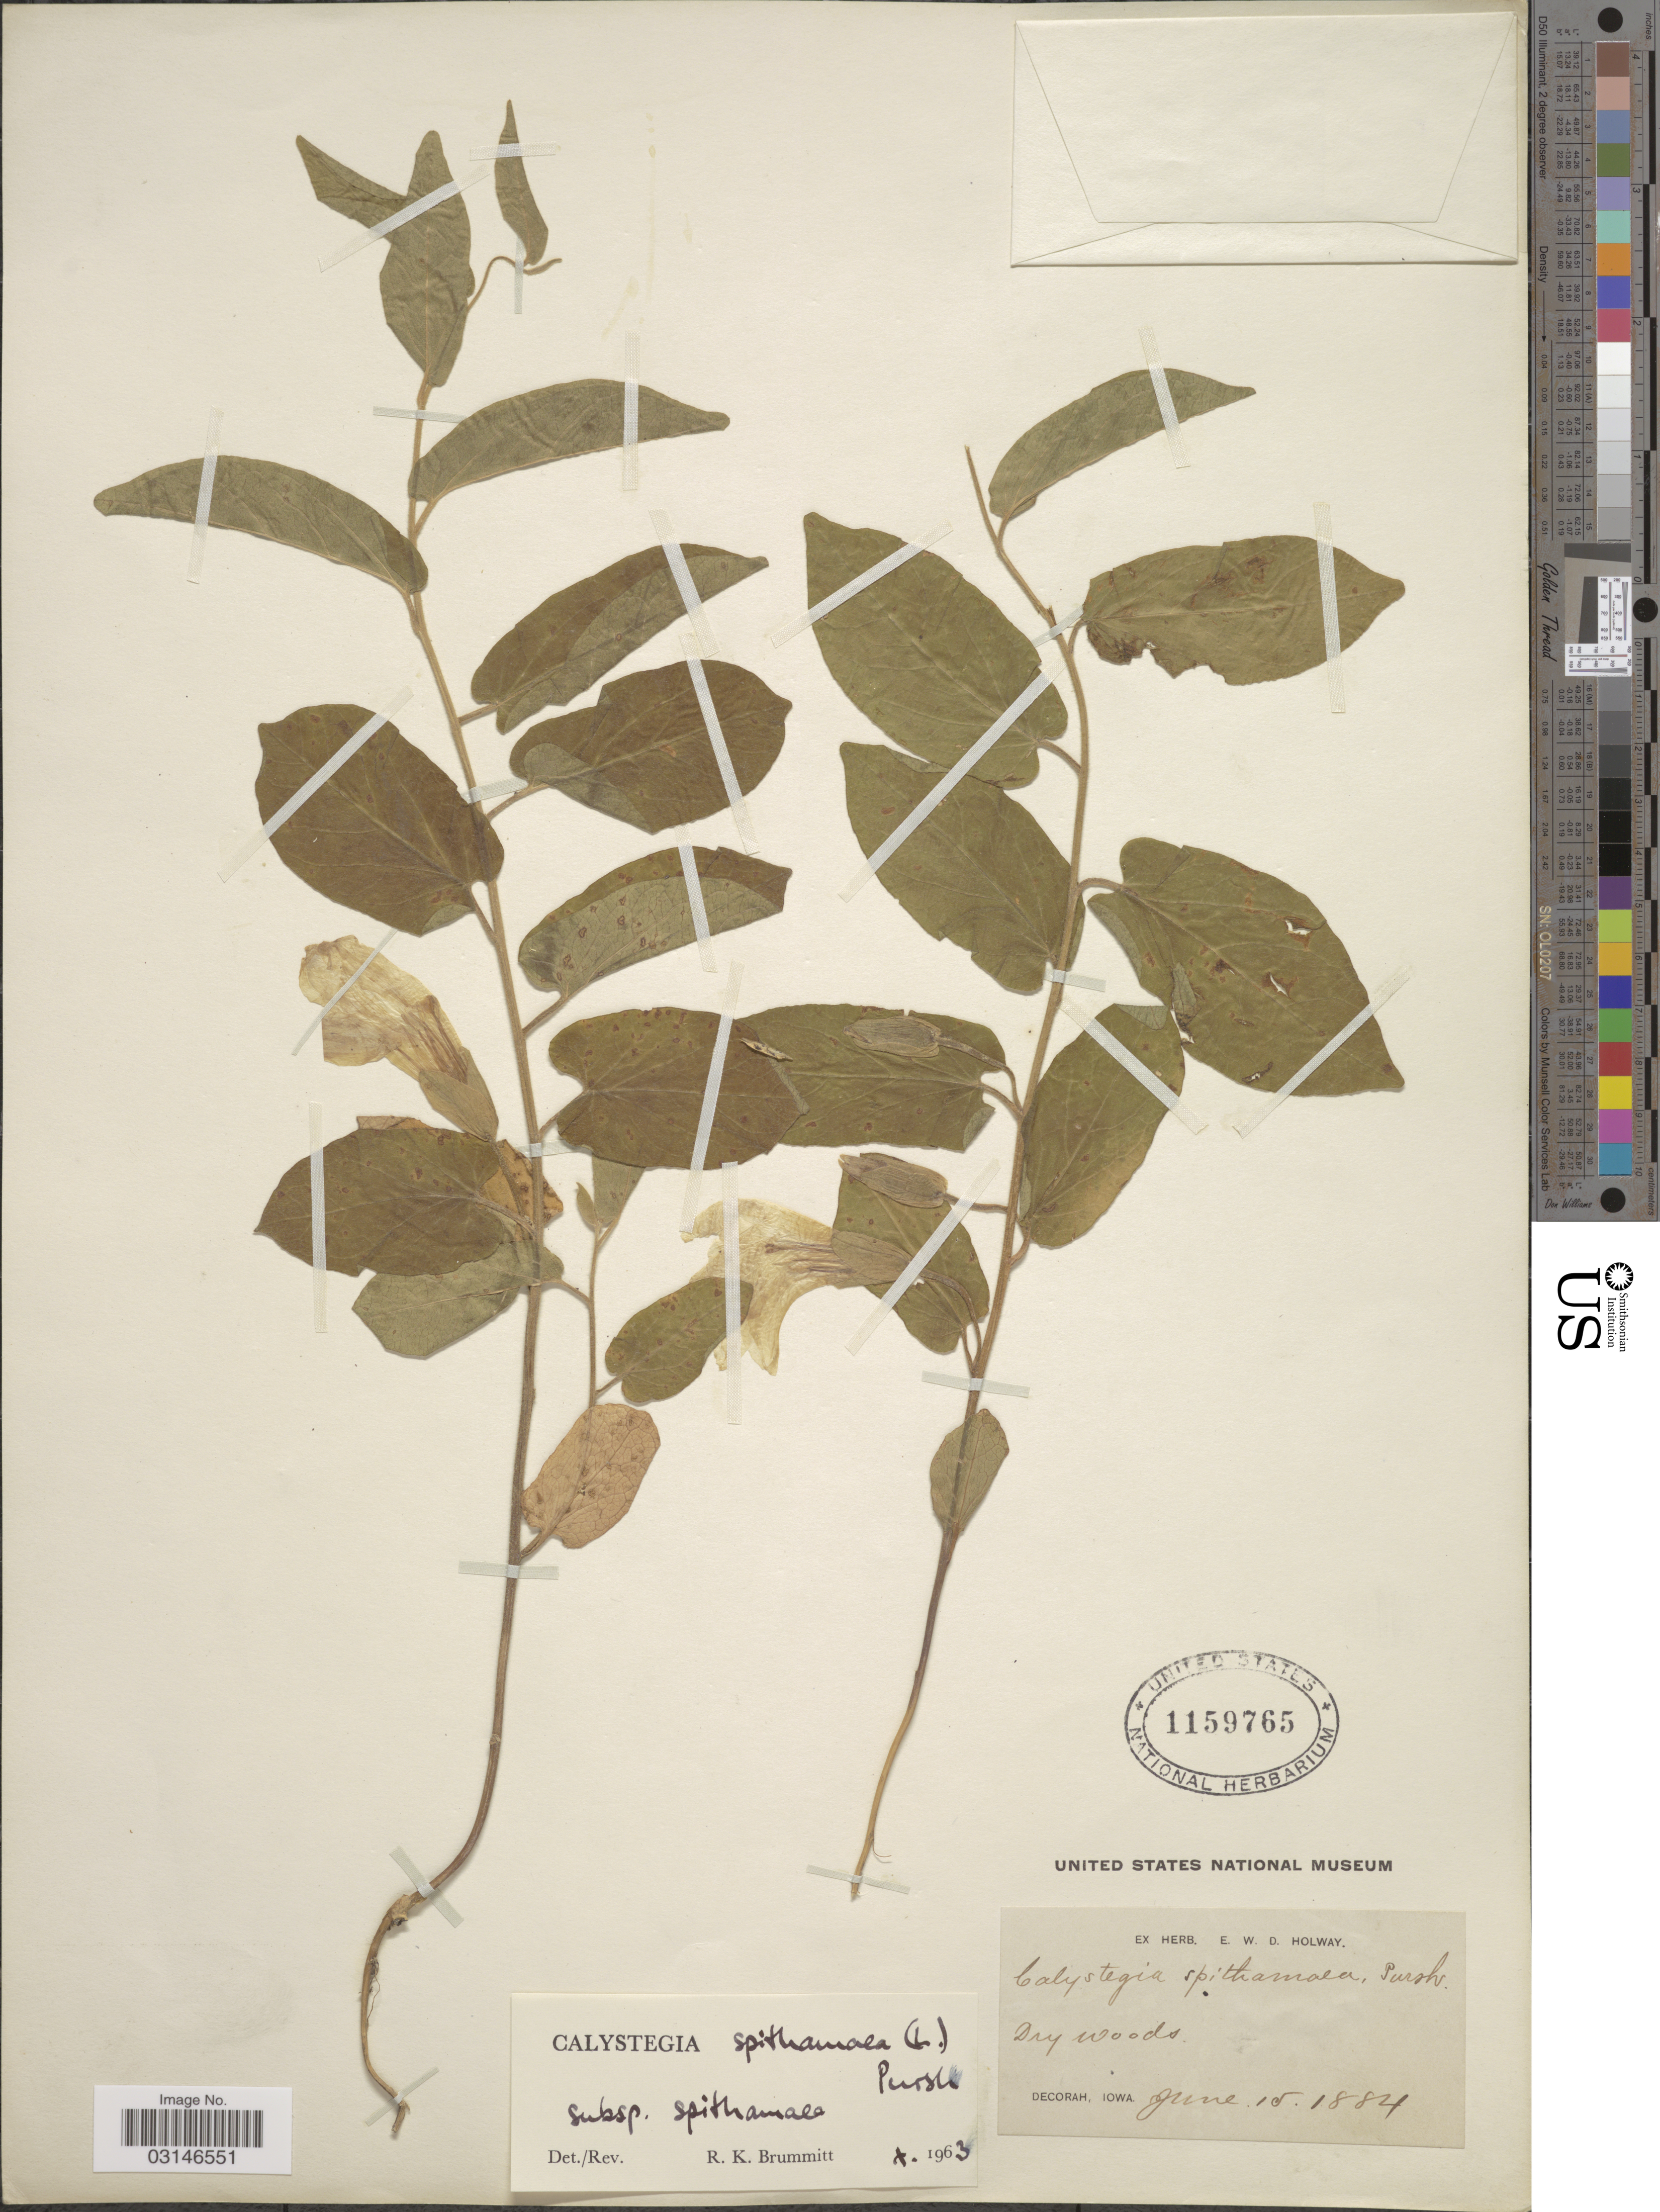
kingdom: Plantae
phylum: Tracheophyta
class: Magnoliopsida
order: Solanales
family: Convolvulaceae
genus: Calystegia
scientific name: Calystegia spithamaea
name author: (L.) Pursh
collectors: ex herb. E.W.D. Holway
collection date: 1884-06-15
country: United States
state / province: Iowa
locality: Decorah.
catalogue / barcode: US 1159765